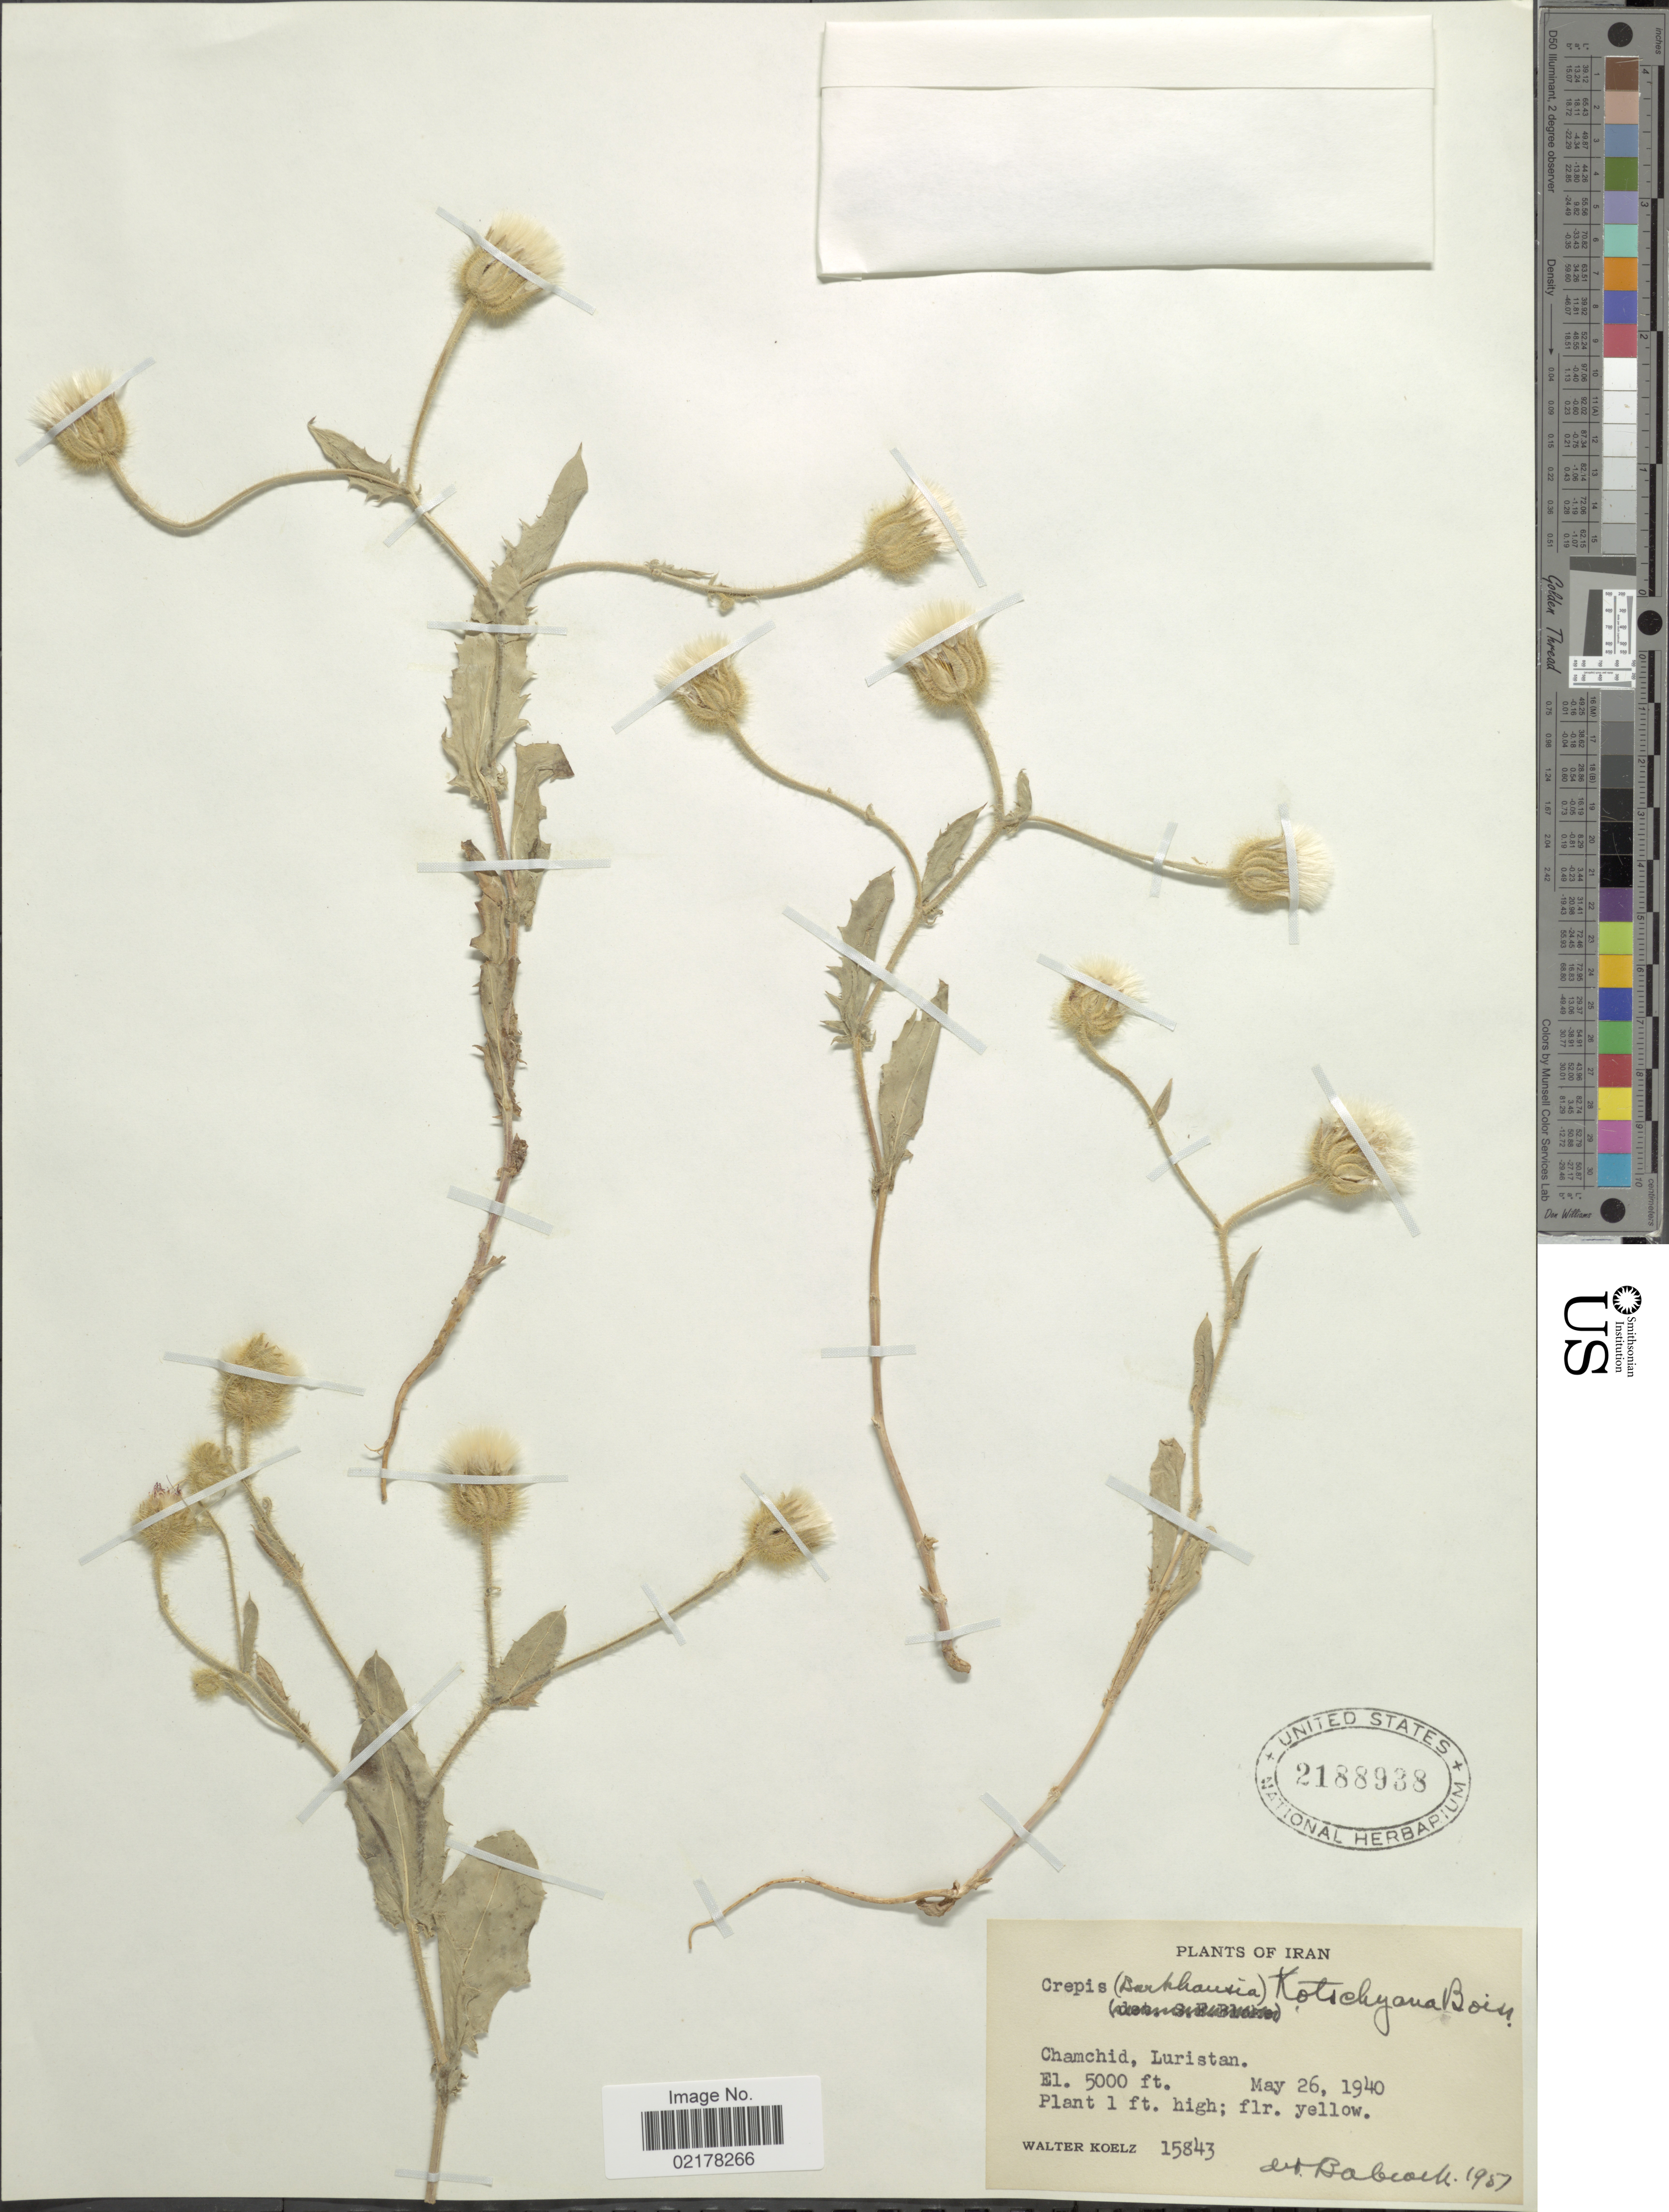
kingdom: Plantae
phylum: Tracheophyta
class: Magnoliopsida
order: Asterales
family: Asteraceae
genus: Crepis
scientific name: Crepis kotschyana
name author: (Boiss.) Boiss.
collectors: W. N. Koelz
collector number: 15843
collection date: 1940-05-26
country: Iran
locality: Chamchid, Luristan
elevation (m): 1524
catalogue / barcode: US 2188938